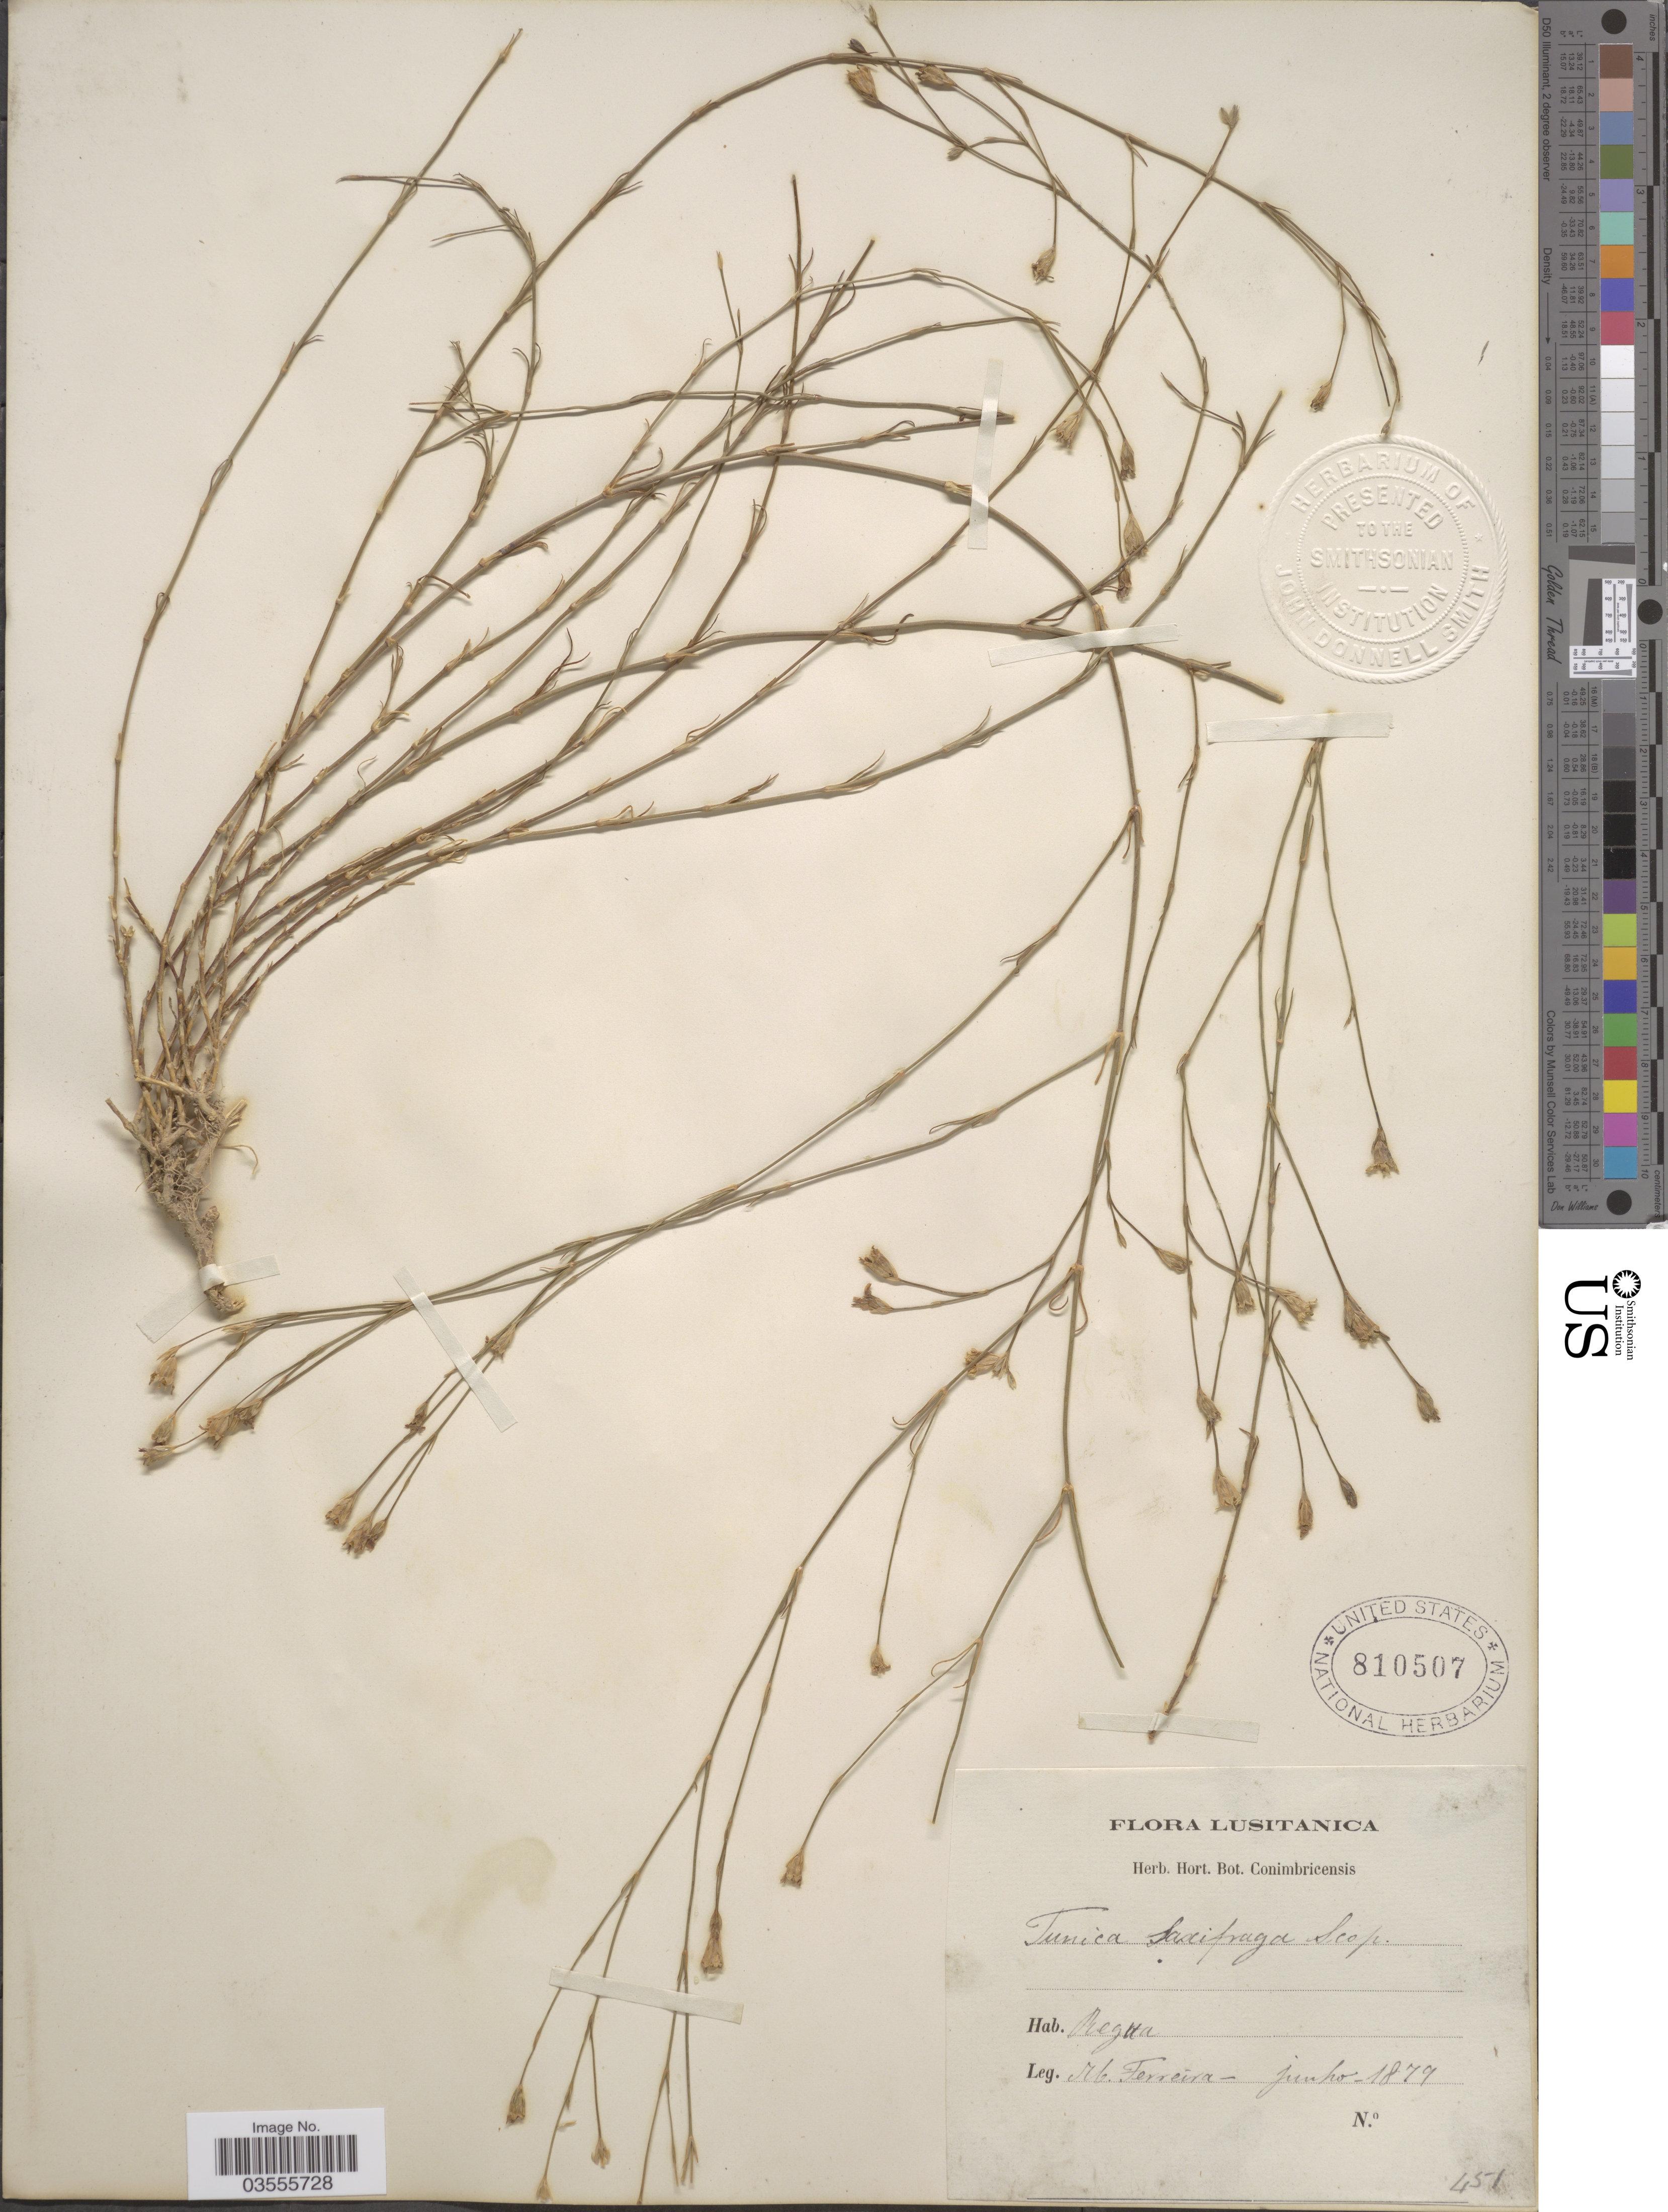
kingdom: Plantae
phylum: Tracheophyta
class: Magnoliopsida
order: Caryophyllales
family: Caryophyllaceae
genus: Petrorhagia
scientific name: Petrorhagia saxifraga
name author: (L.) Link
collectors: M. Ferreira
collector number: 451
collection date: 1879-06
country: Portugal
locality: Lusitanica. Regua.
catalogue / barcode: US 810507